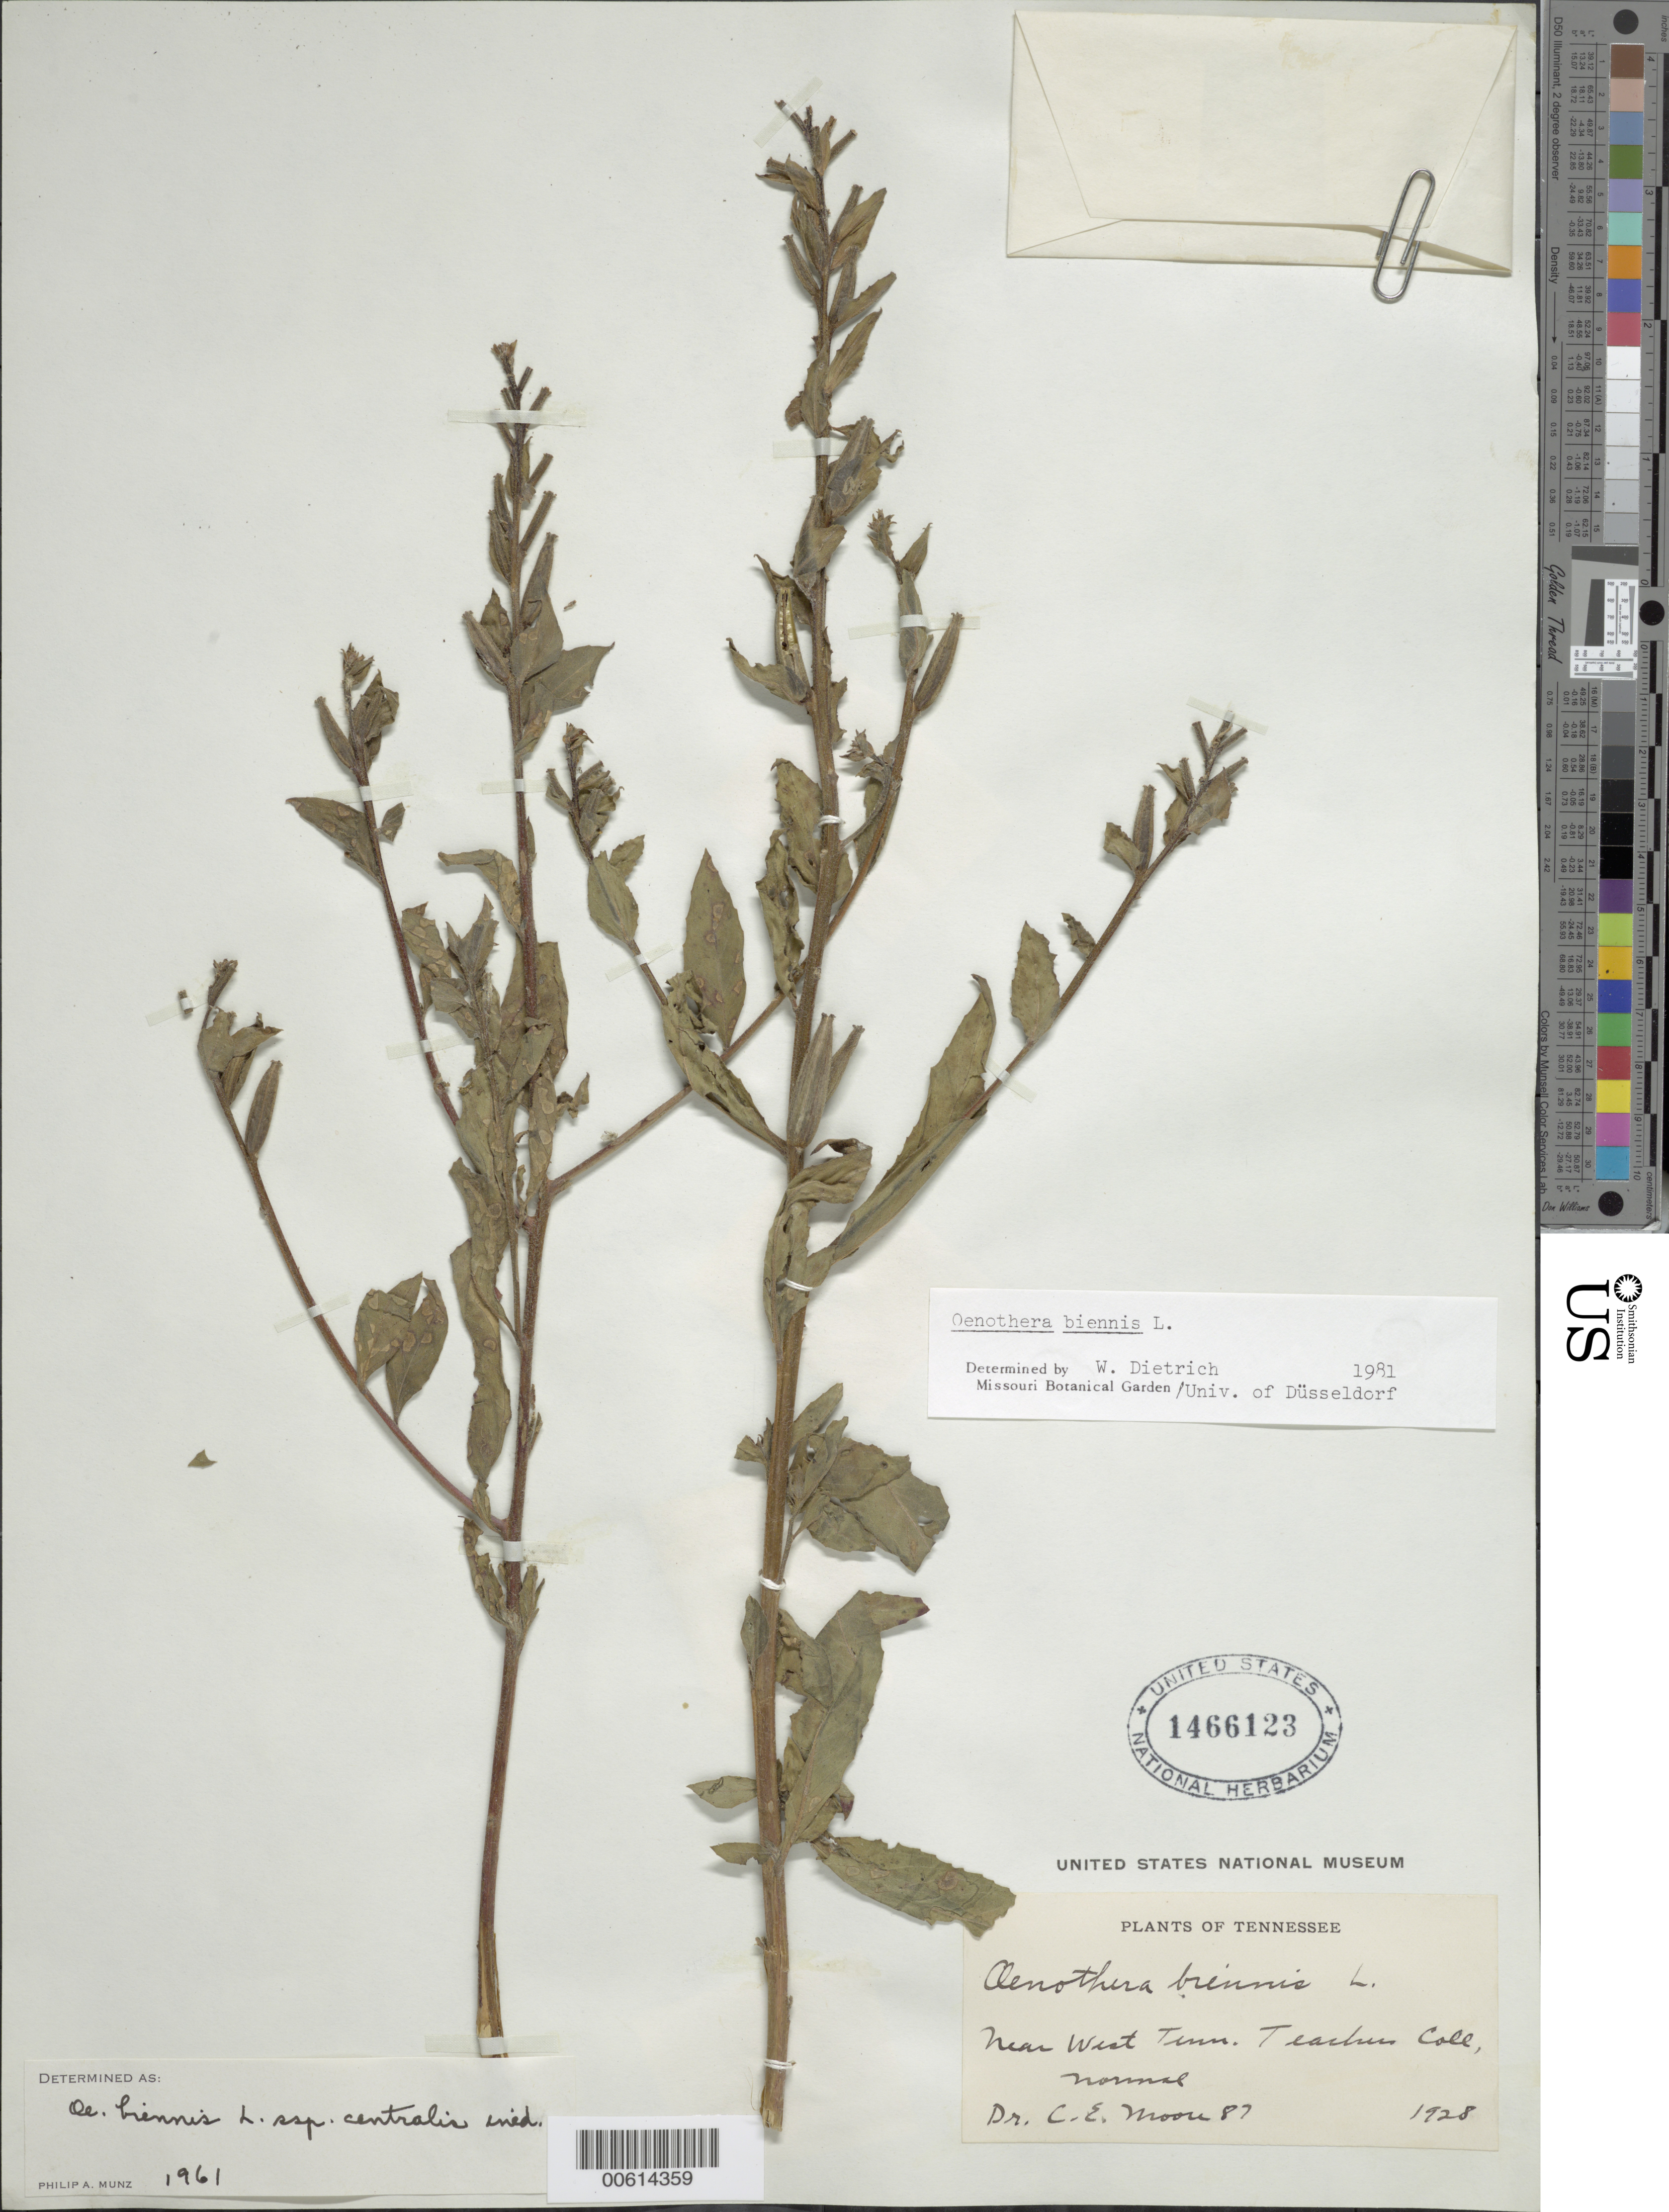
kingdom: Plantae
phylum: Tracheophyta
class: Magnoliopsida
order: Myrtales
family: Onagraceae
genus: Oenothera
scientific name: Oenothera biennis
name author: L.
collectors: C. Moore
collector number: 87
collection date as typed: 1928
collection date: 1928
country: United States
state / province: Tennessee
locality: Near West Tenn. Teachers Coll., Normal.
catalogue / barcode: US 1466123